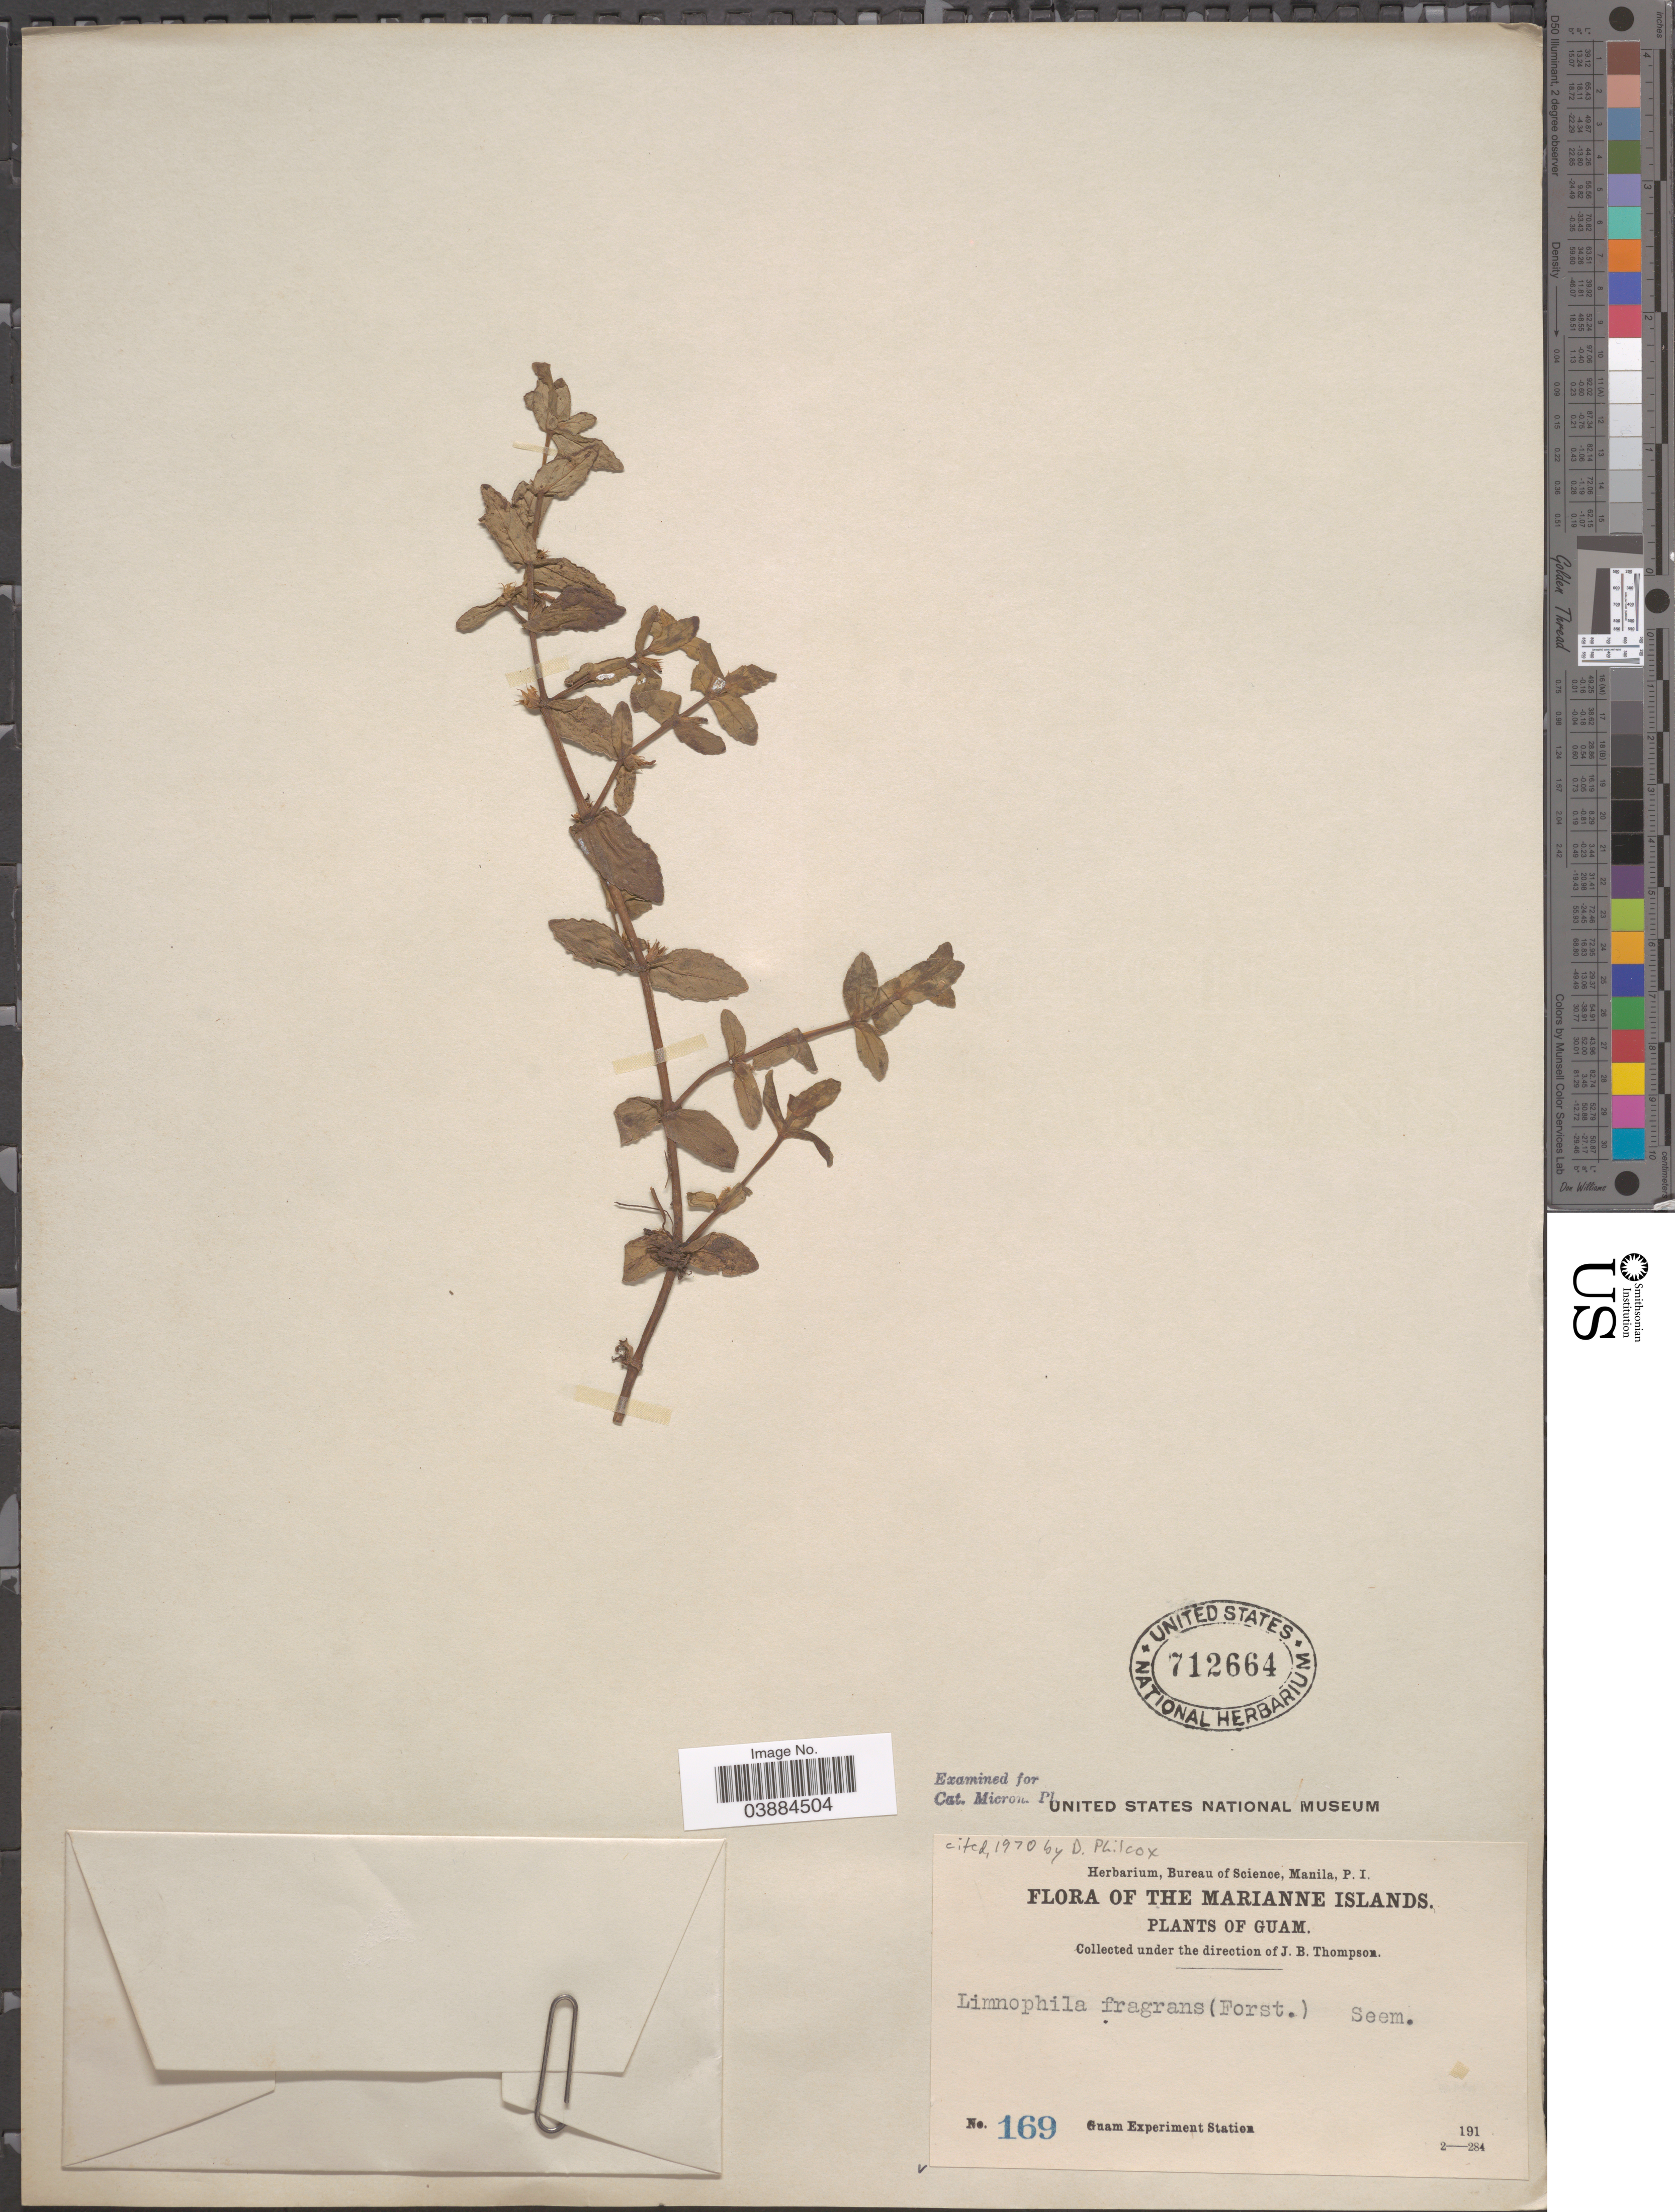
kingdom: Plantae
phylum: Tracheophyta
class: Magnoliopsida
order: Lamiales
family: Plantaginaceae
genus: Limnophila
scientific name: Limnophila fragrans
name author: Seem.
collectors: Guam Exp. Sta.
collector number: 169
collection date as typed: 191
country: Guam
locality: The Marianne Islands.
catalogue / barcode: US 712664